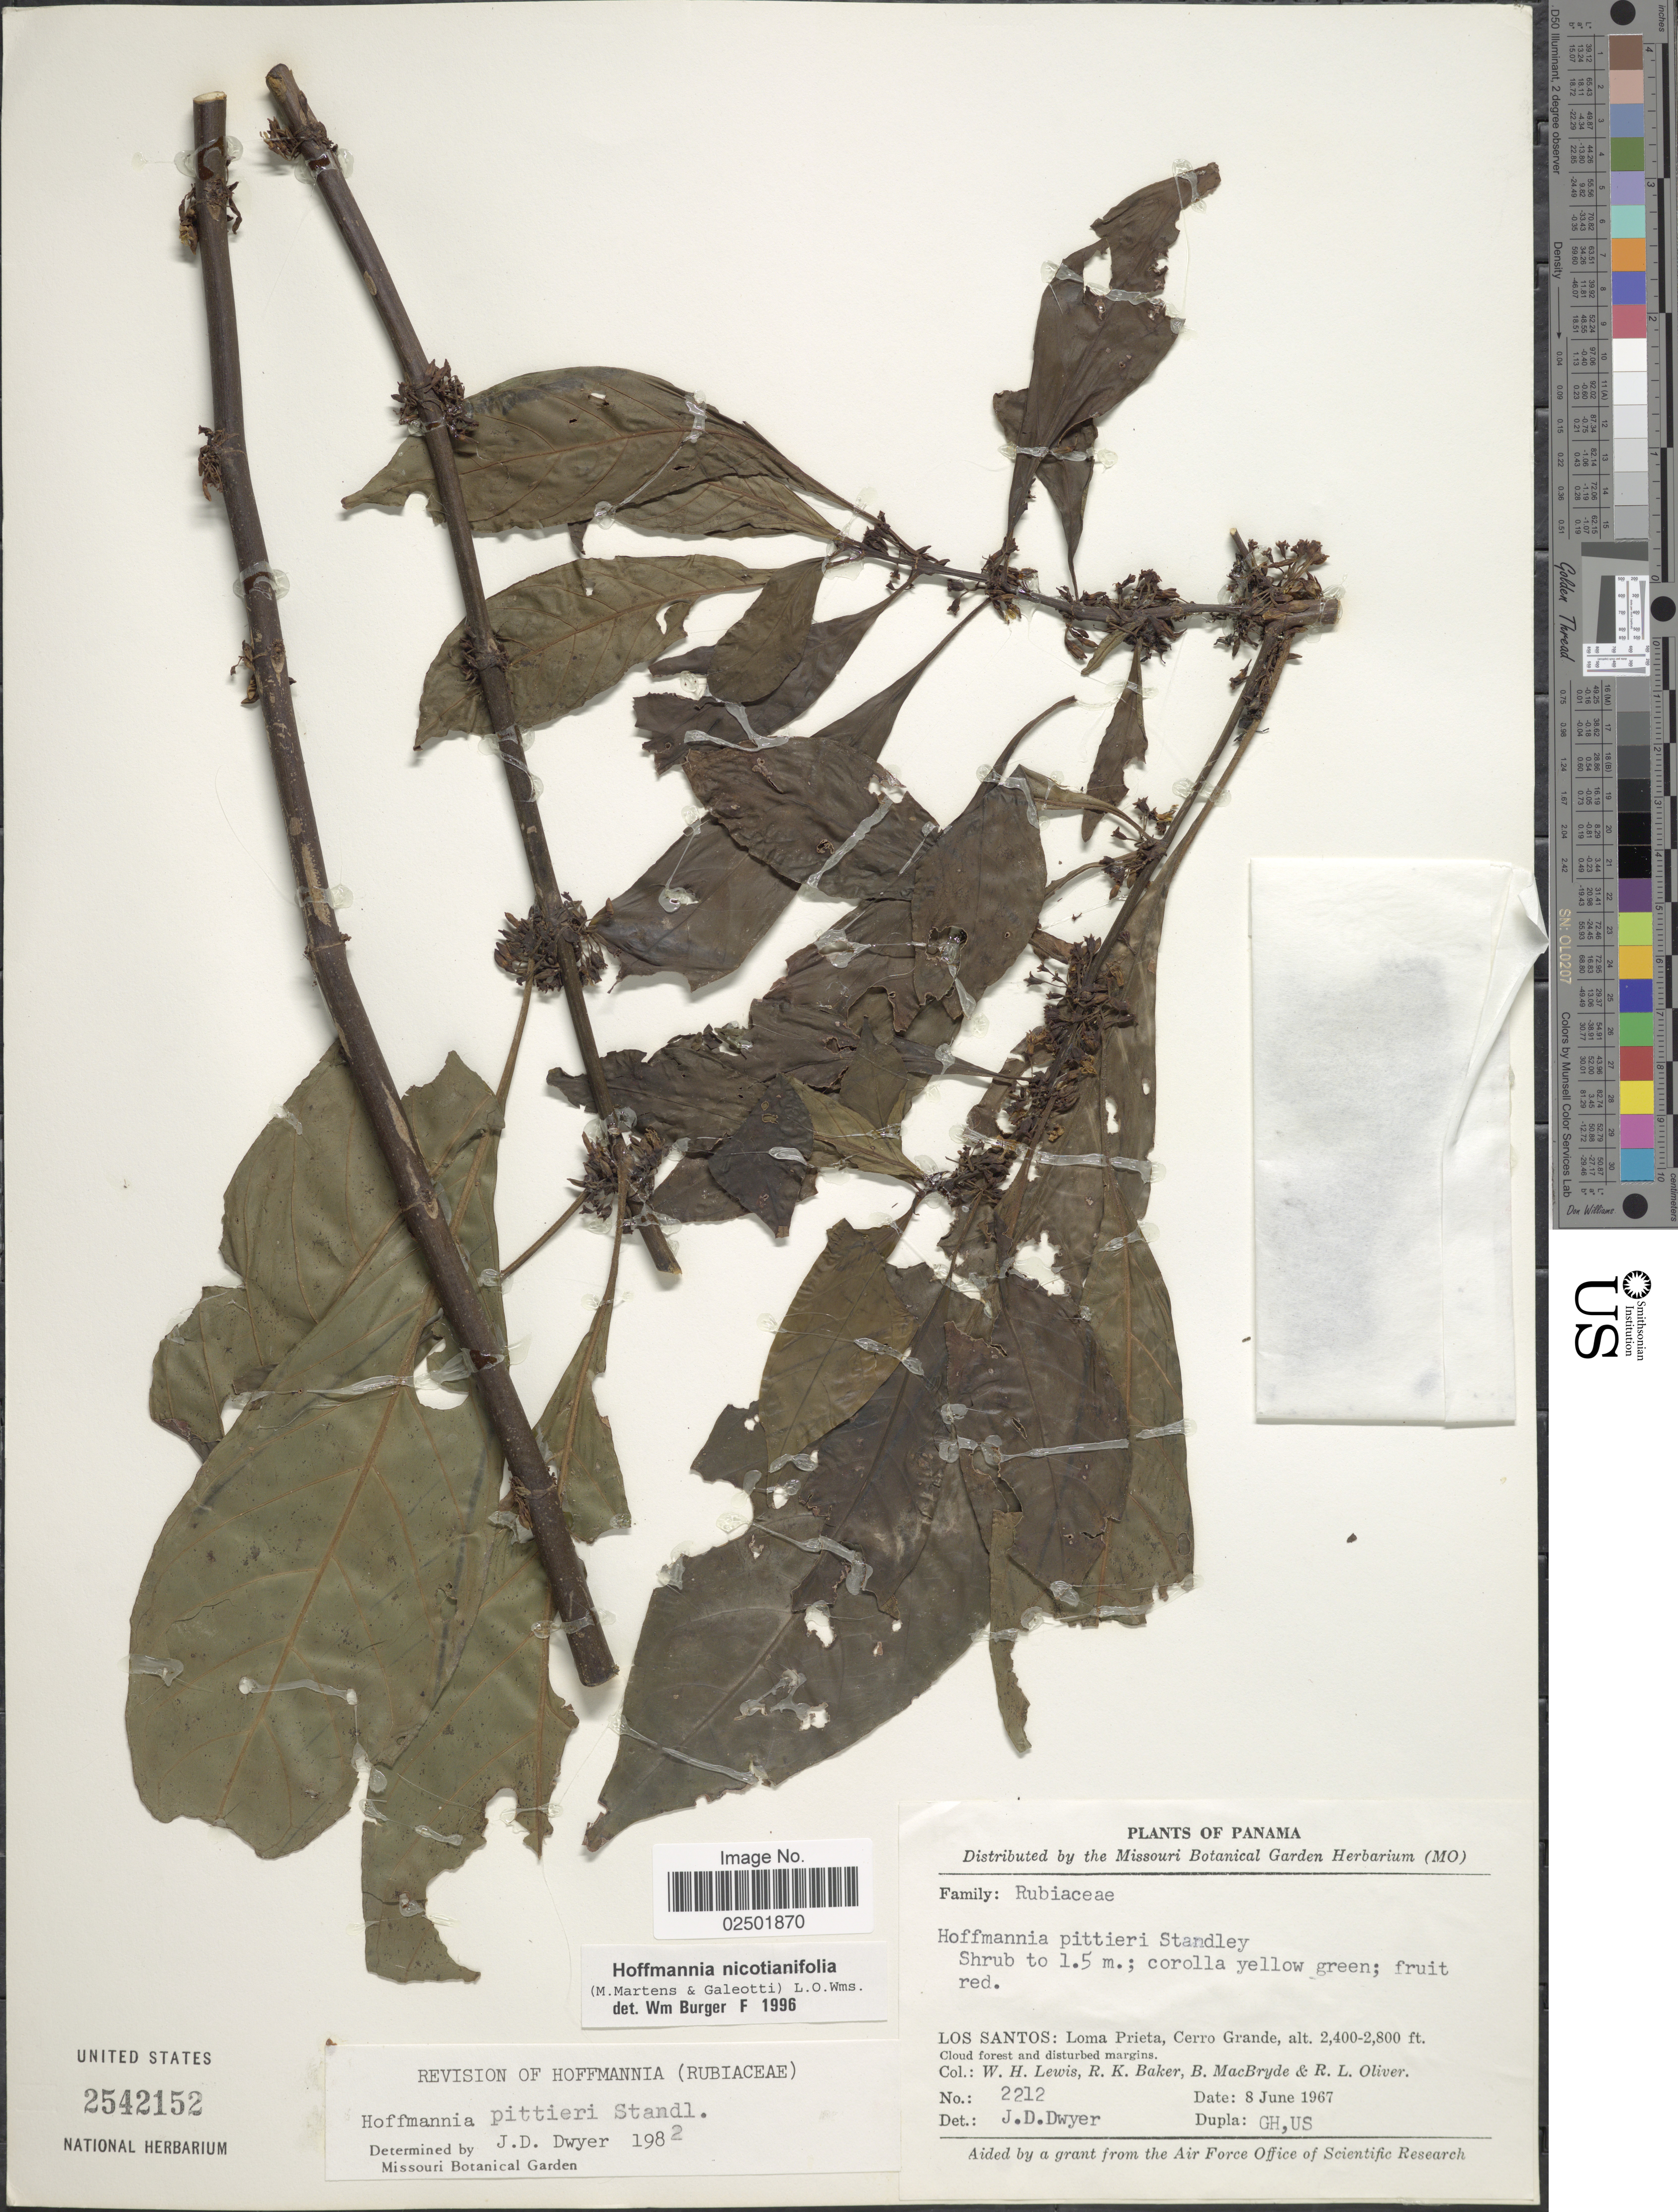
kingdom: Plantae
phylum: Tracheophyta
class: Magnoliopsida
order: Gentianales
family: Rubiaceae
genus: Hoffmannia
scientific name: Hoffmannia nicotianifolia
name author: (M. Martens & Galeoti) L.O. Williams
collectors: W. H. Lewis, R. K. Baker, B. MacBryde & R. Oliver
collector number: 2212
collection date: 1967-06-08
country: Panama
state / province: Los Santos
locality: Loma Prieta, Cerro Grande, Cloud forest and disturbed margins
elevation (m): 732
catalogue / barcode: US 2542152